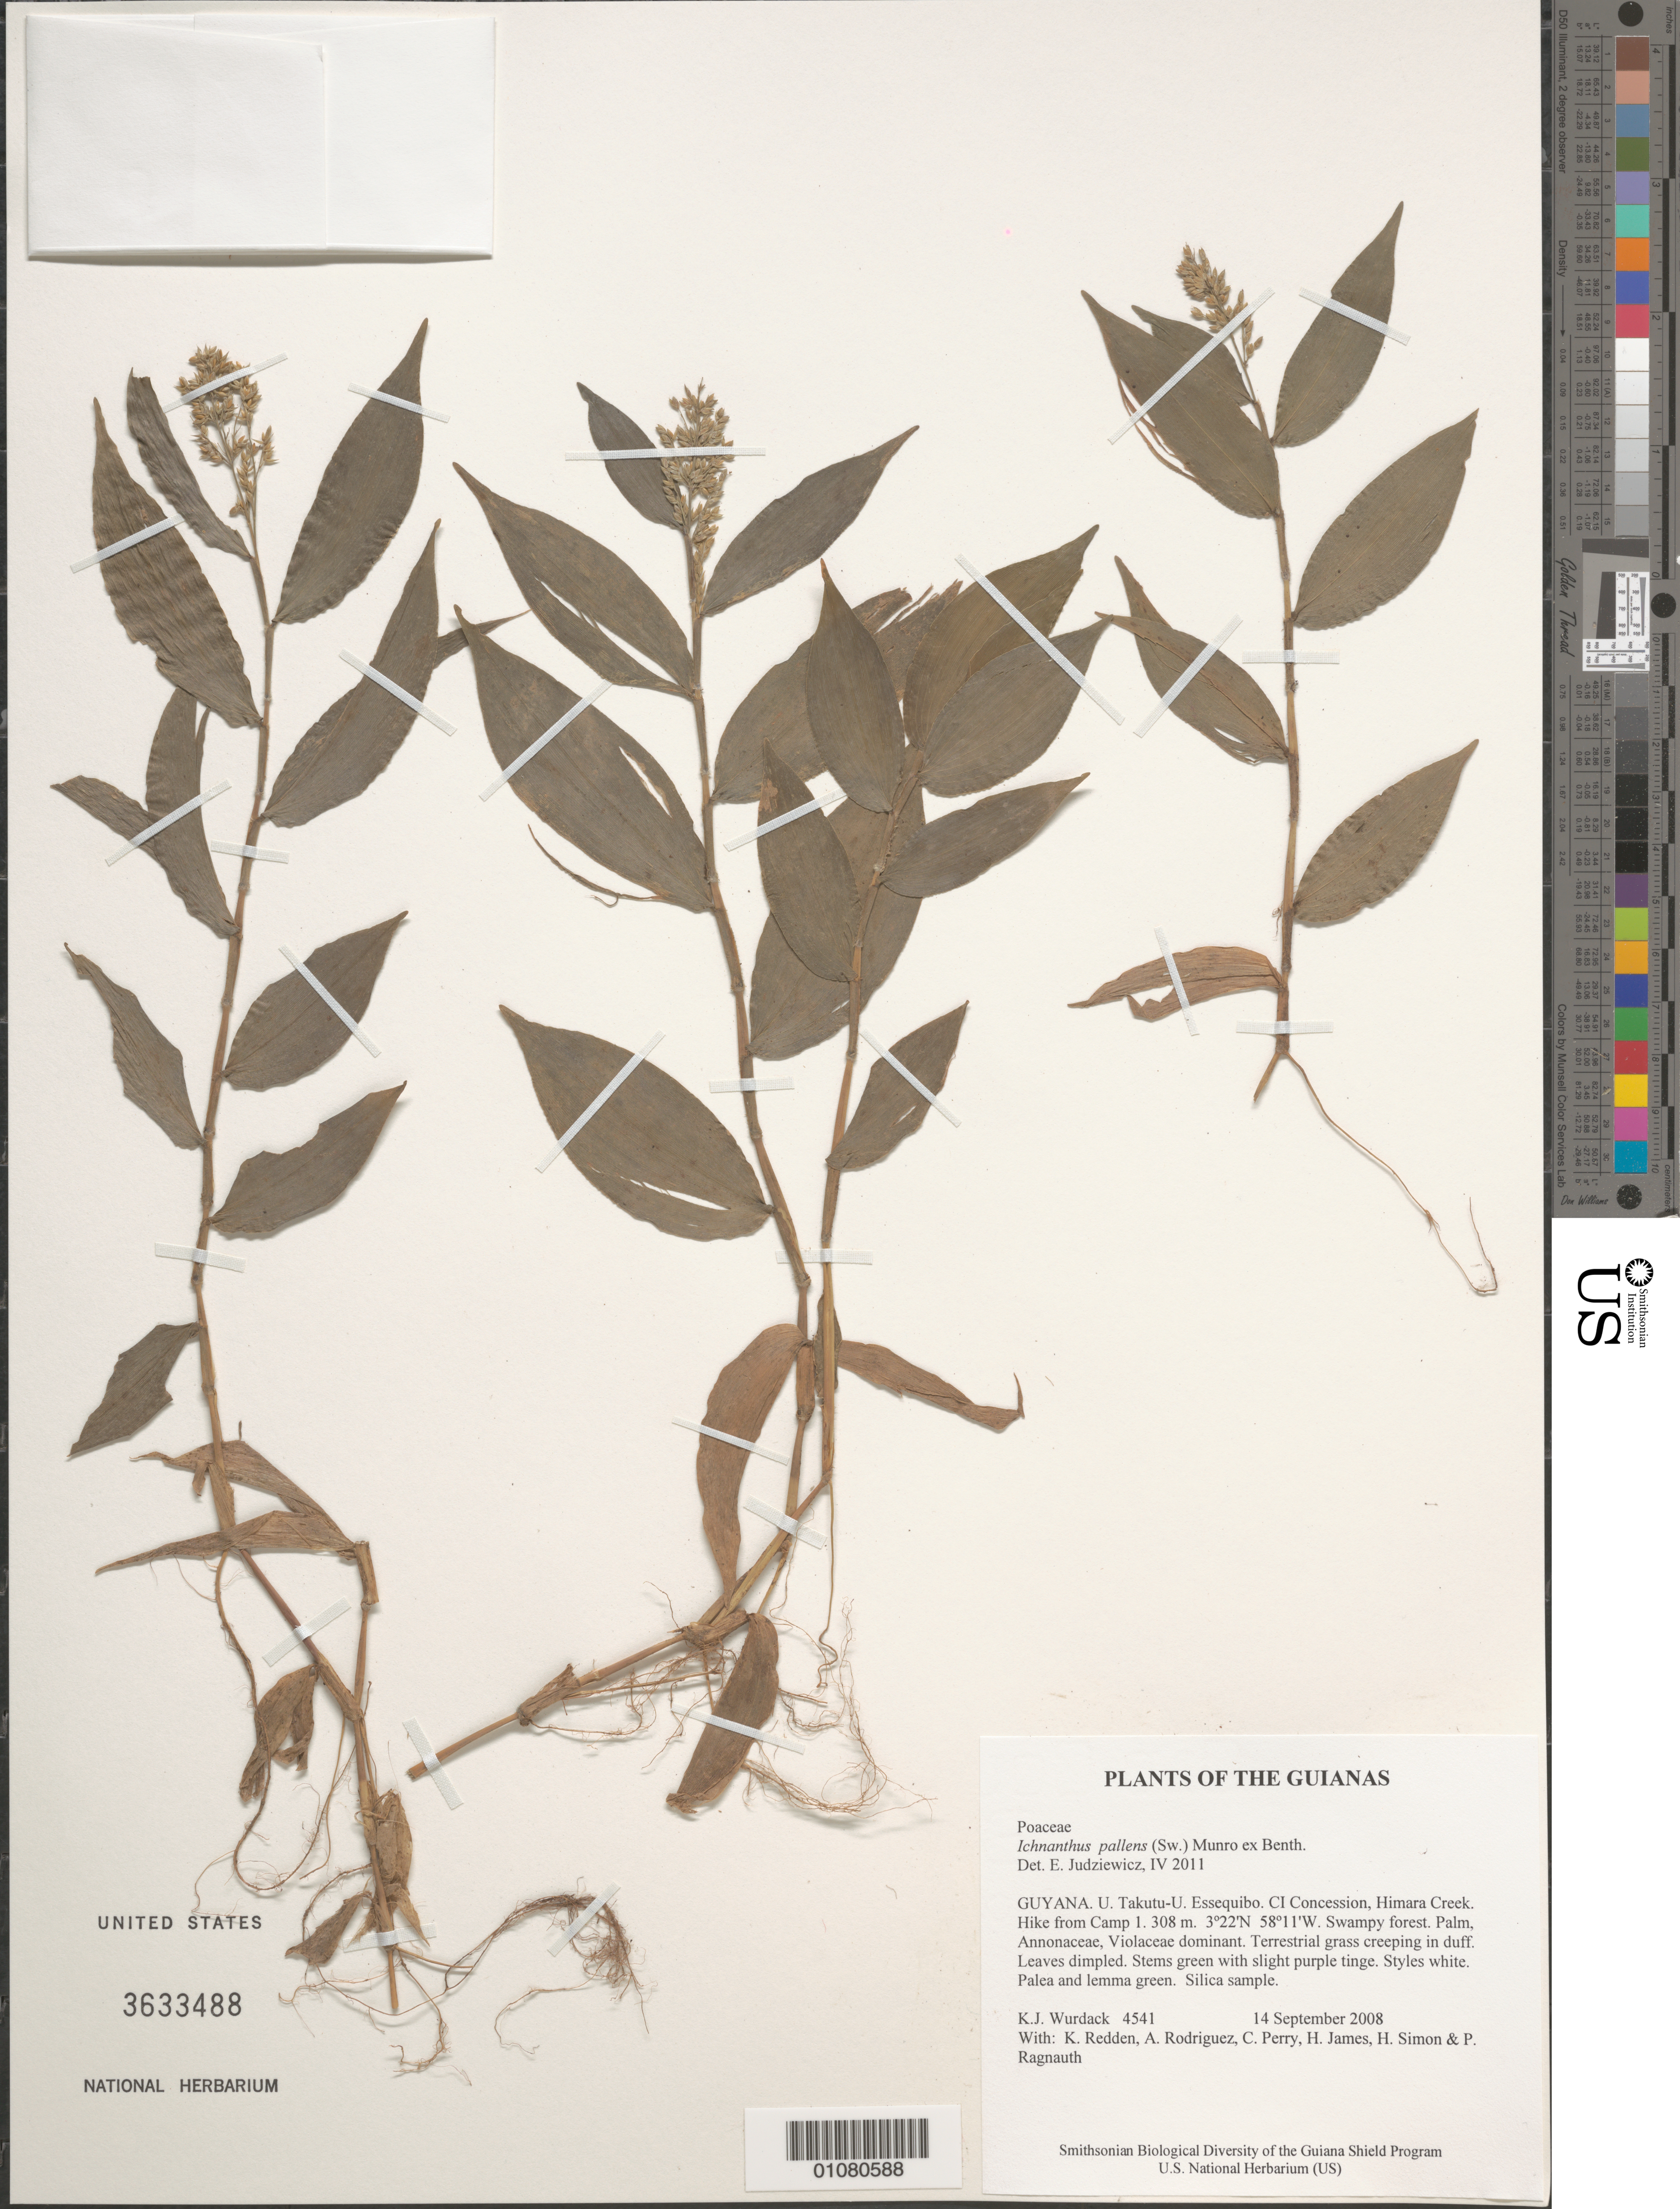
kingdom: Plantae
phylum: Tracheophyta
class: Liliopsida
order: Poales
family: Poaceae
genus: Ichnanthus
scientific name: Ichnanthus pallens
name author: (Sw.) Munro ex Benth.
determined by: Judziewicz, E. J.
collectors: K. Wurdack, K. M. Redden, A. Rodriguez, C. Perry, H. James, H. Simon & P. Ragnauth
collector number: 4541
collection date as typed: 14 September 2008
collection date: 2008-09-14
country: Guyana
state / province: U. Takutu-U. Essequibo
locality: CI Concession, Himara Creek. Hike from Camp 1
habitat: Swampy forest. Palm, Annonaceae, Violaceae dominant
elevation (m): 308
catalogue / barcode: US 3633488